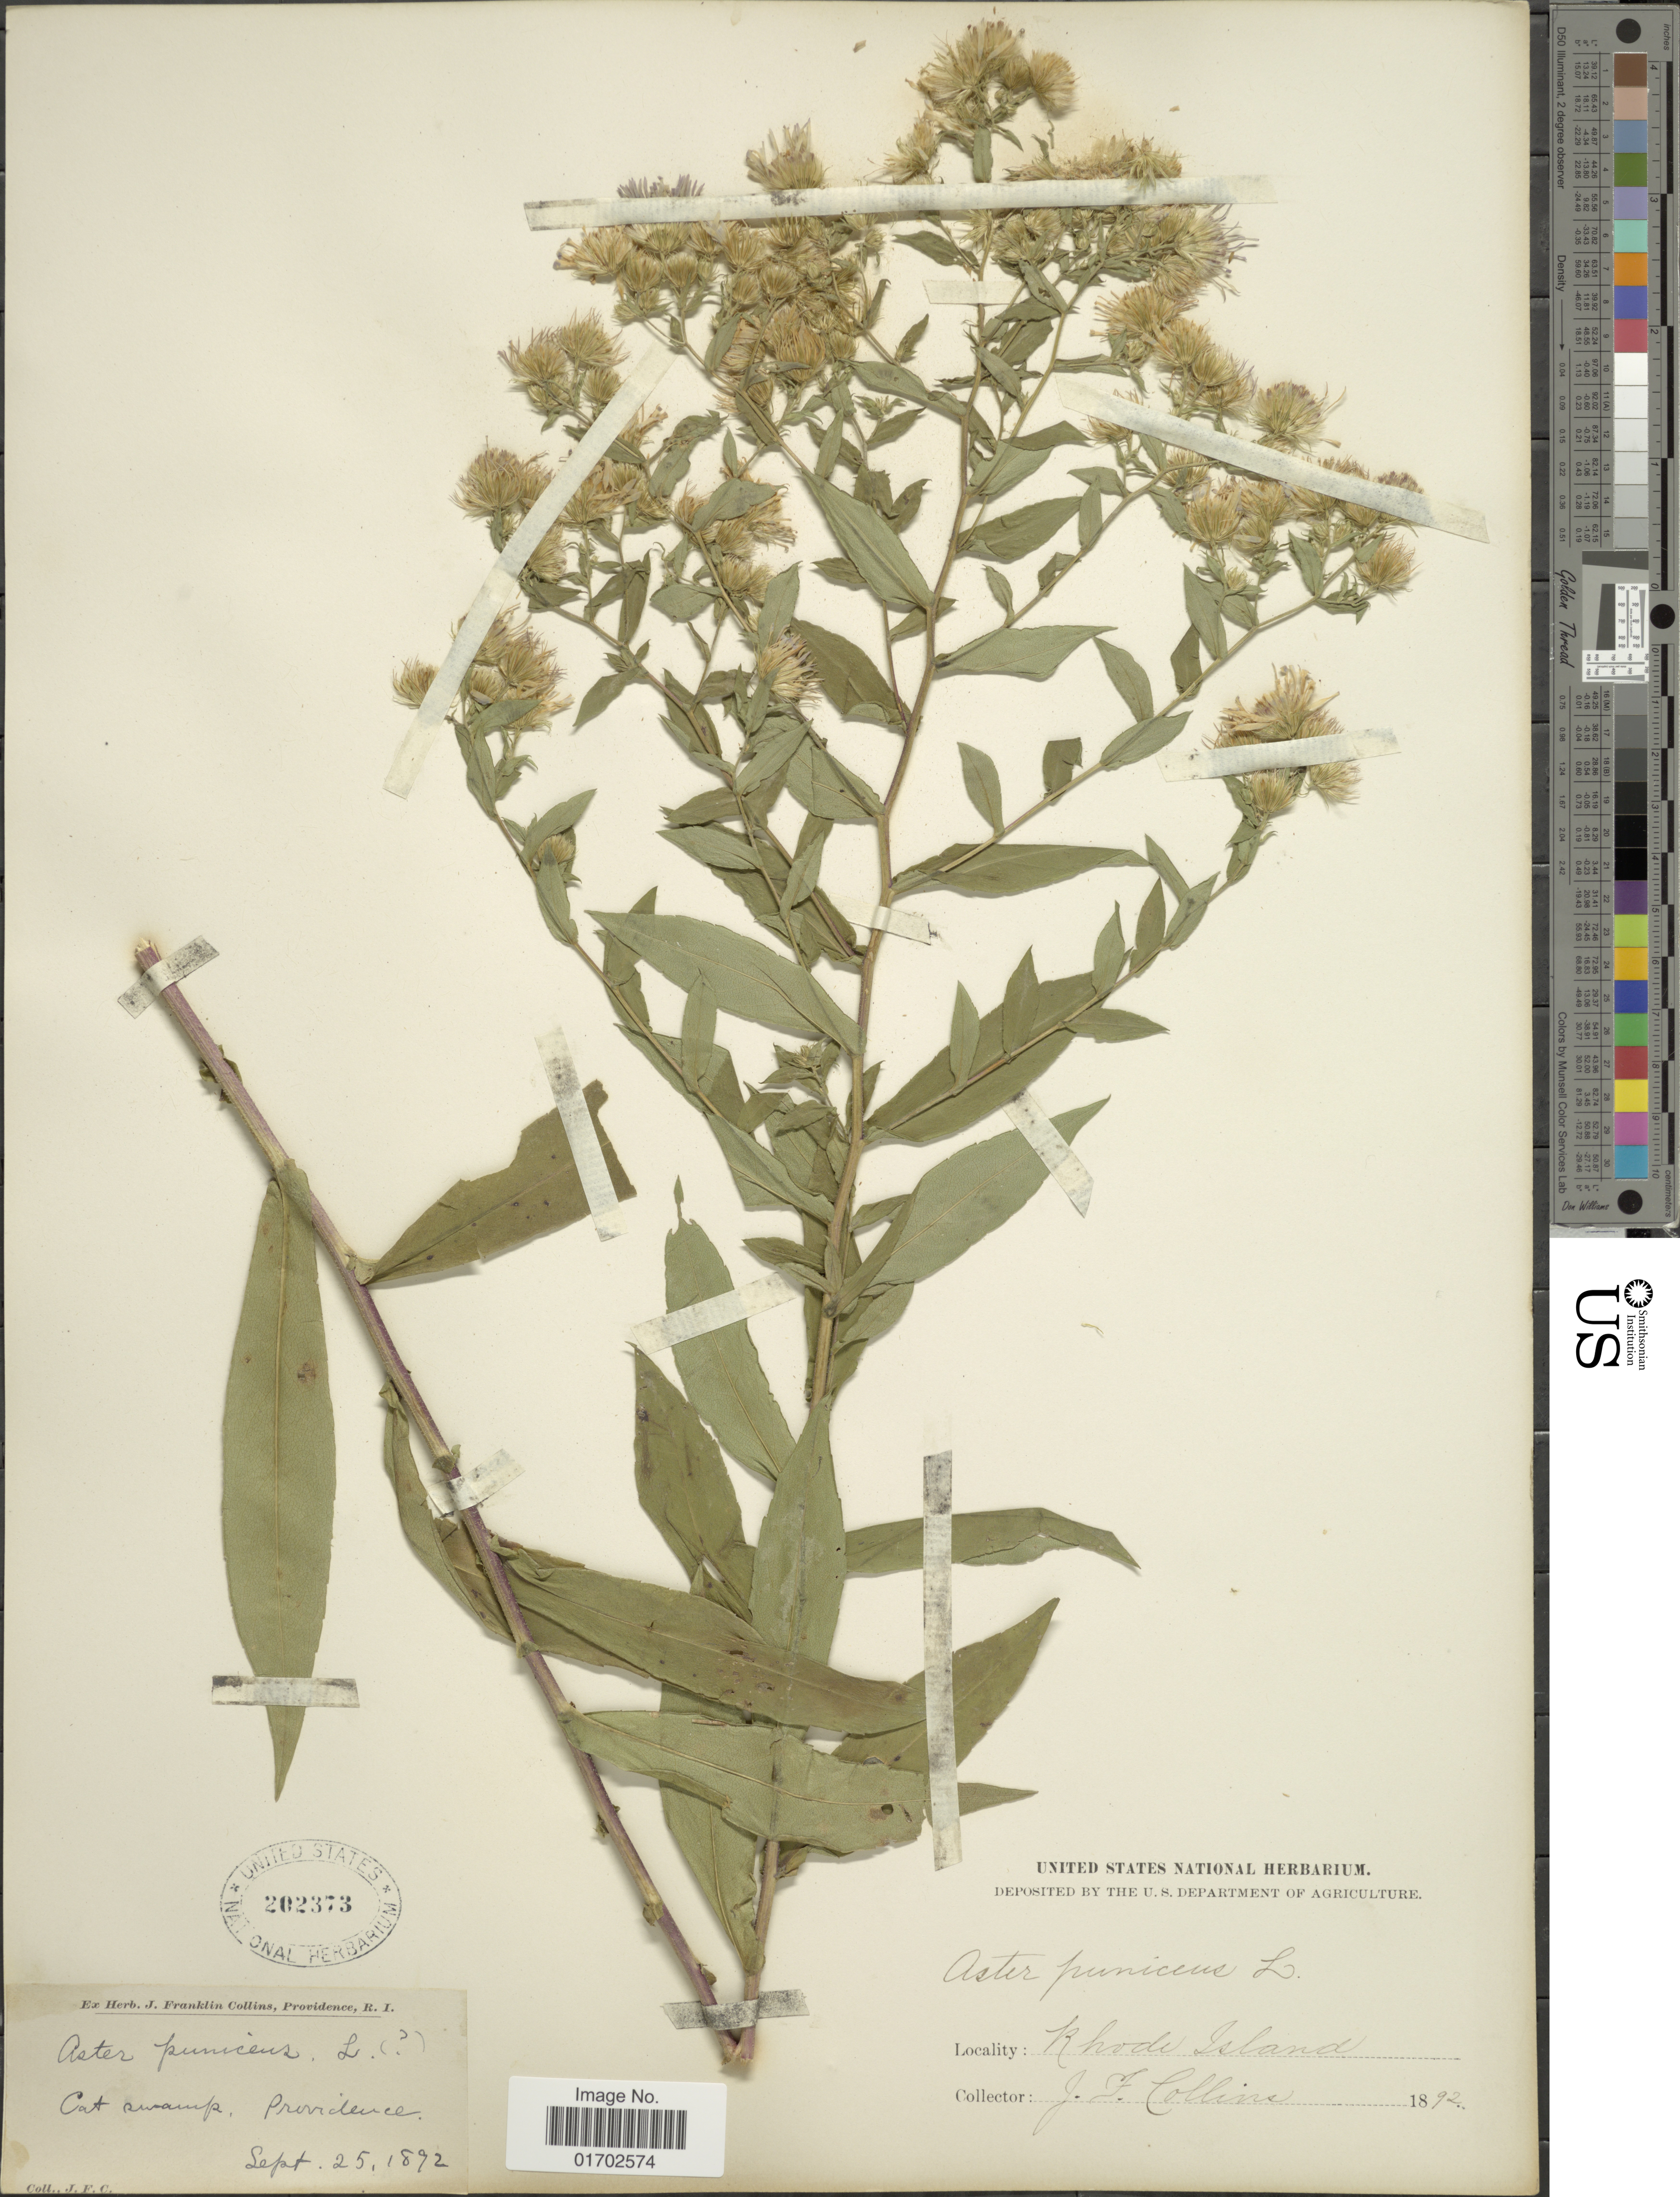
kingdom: Plantae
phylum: Tracheophyta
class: Magnoliopsida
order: Asterales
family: Asteraceae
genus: Symphyotrichum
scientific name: Symphyotrichum puniceum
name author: (L.) Á. Löve & D. Löve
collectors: J. Collins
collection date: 1892-09-25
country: United States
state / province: Rhode Island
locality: Cat swamp, Providence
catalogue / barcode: US 202373